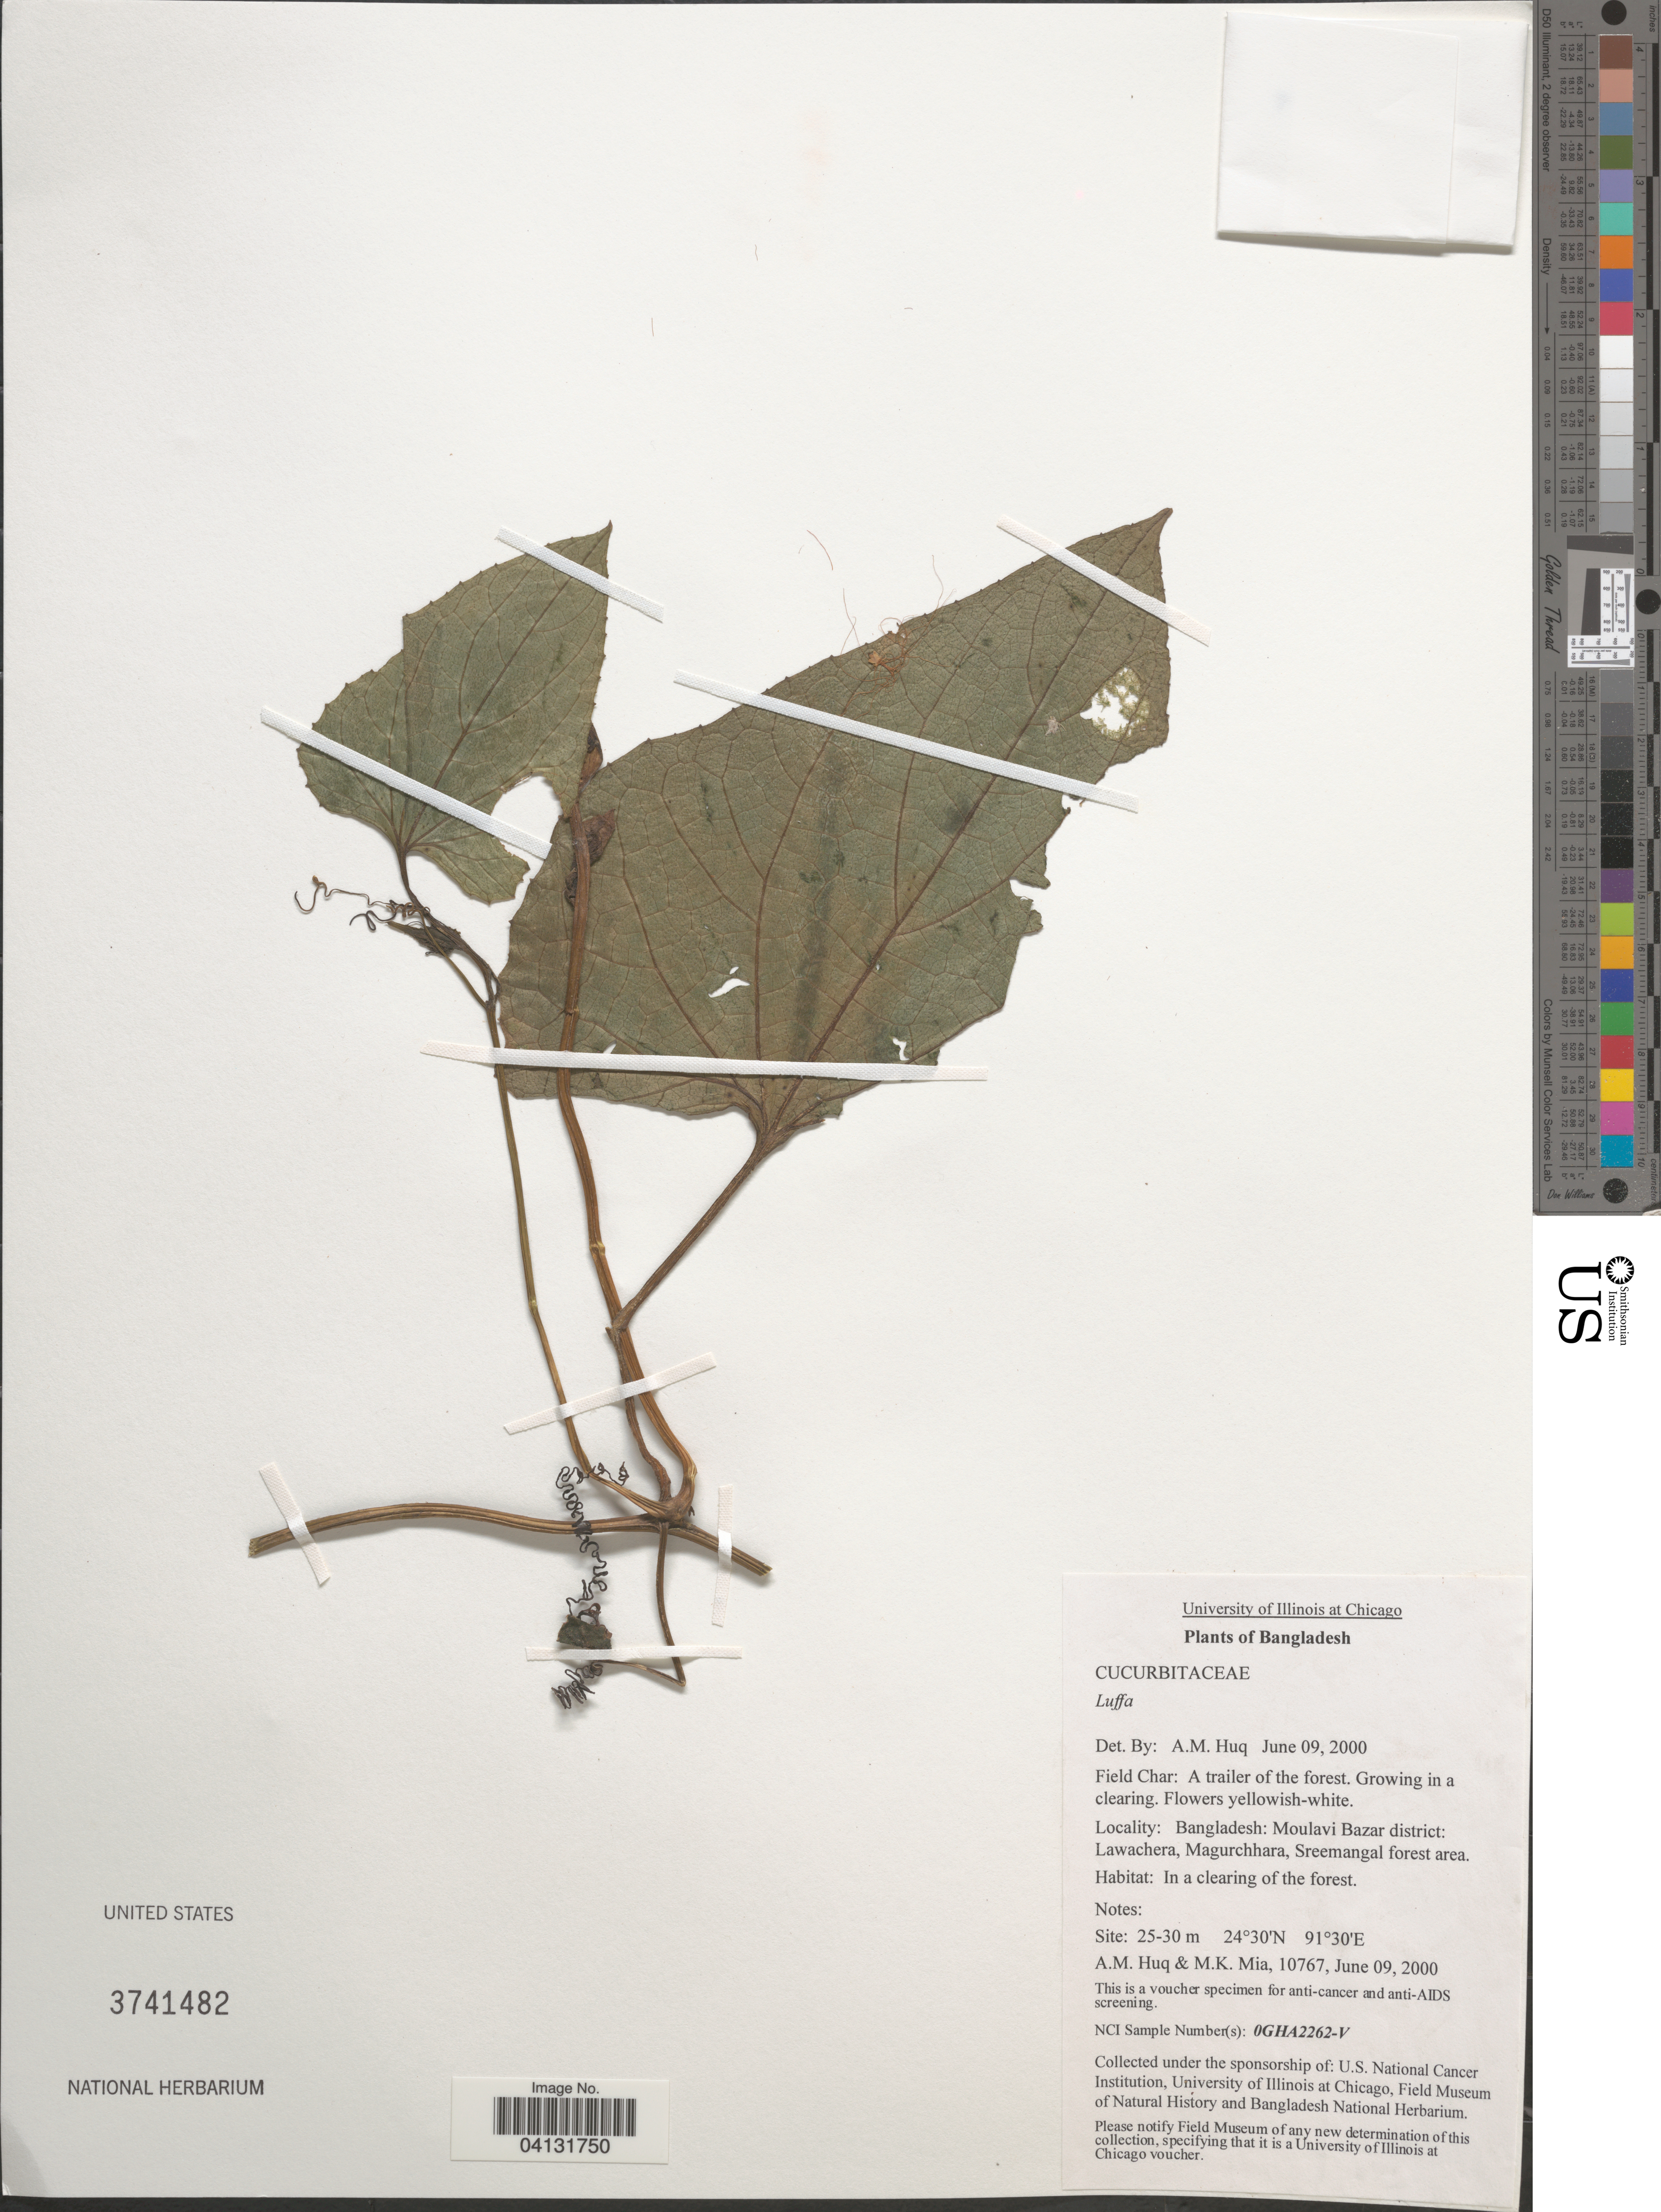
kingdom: Plantae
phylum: Tracheophyta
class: Magnoliopsida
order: Cucurbitales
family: Cucurbitaceae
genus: Luffa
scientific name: Luffa sp.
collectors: A. M. Huq & M. Mia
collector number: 10767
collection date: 2000-06-09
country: Bangladesh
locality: Moulavi Bazar district: Lawachera, Magurchhara, Sreemangal forest area.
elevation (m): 25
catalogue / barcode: US 3741482